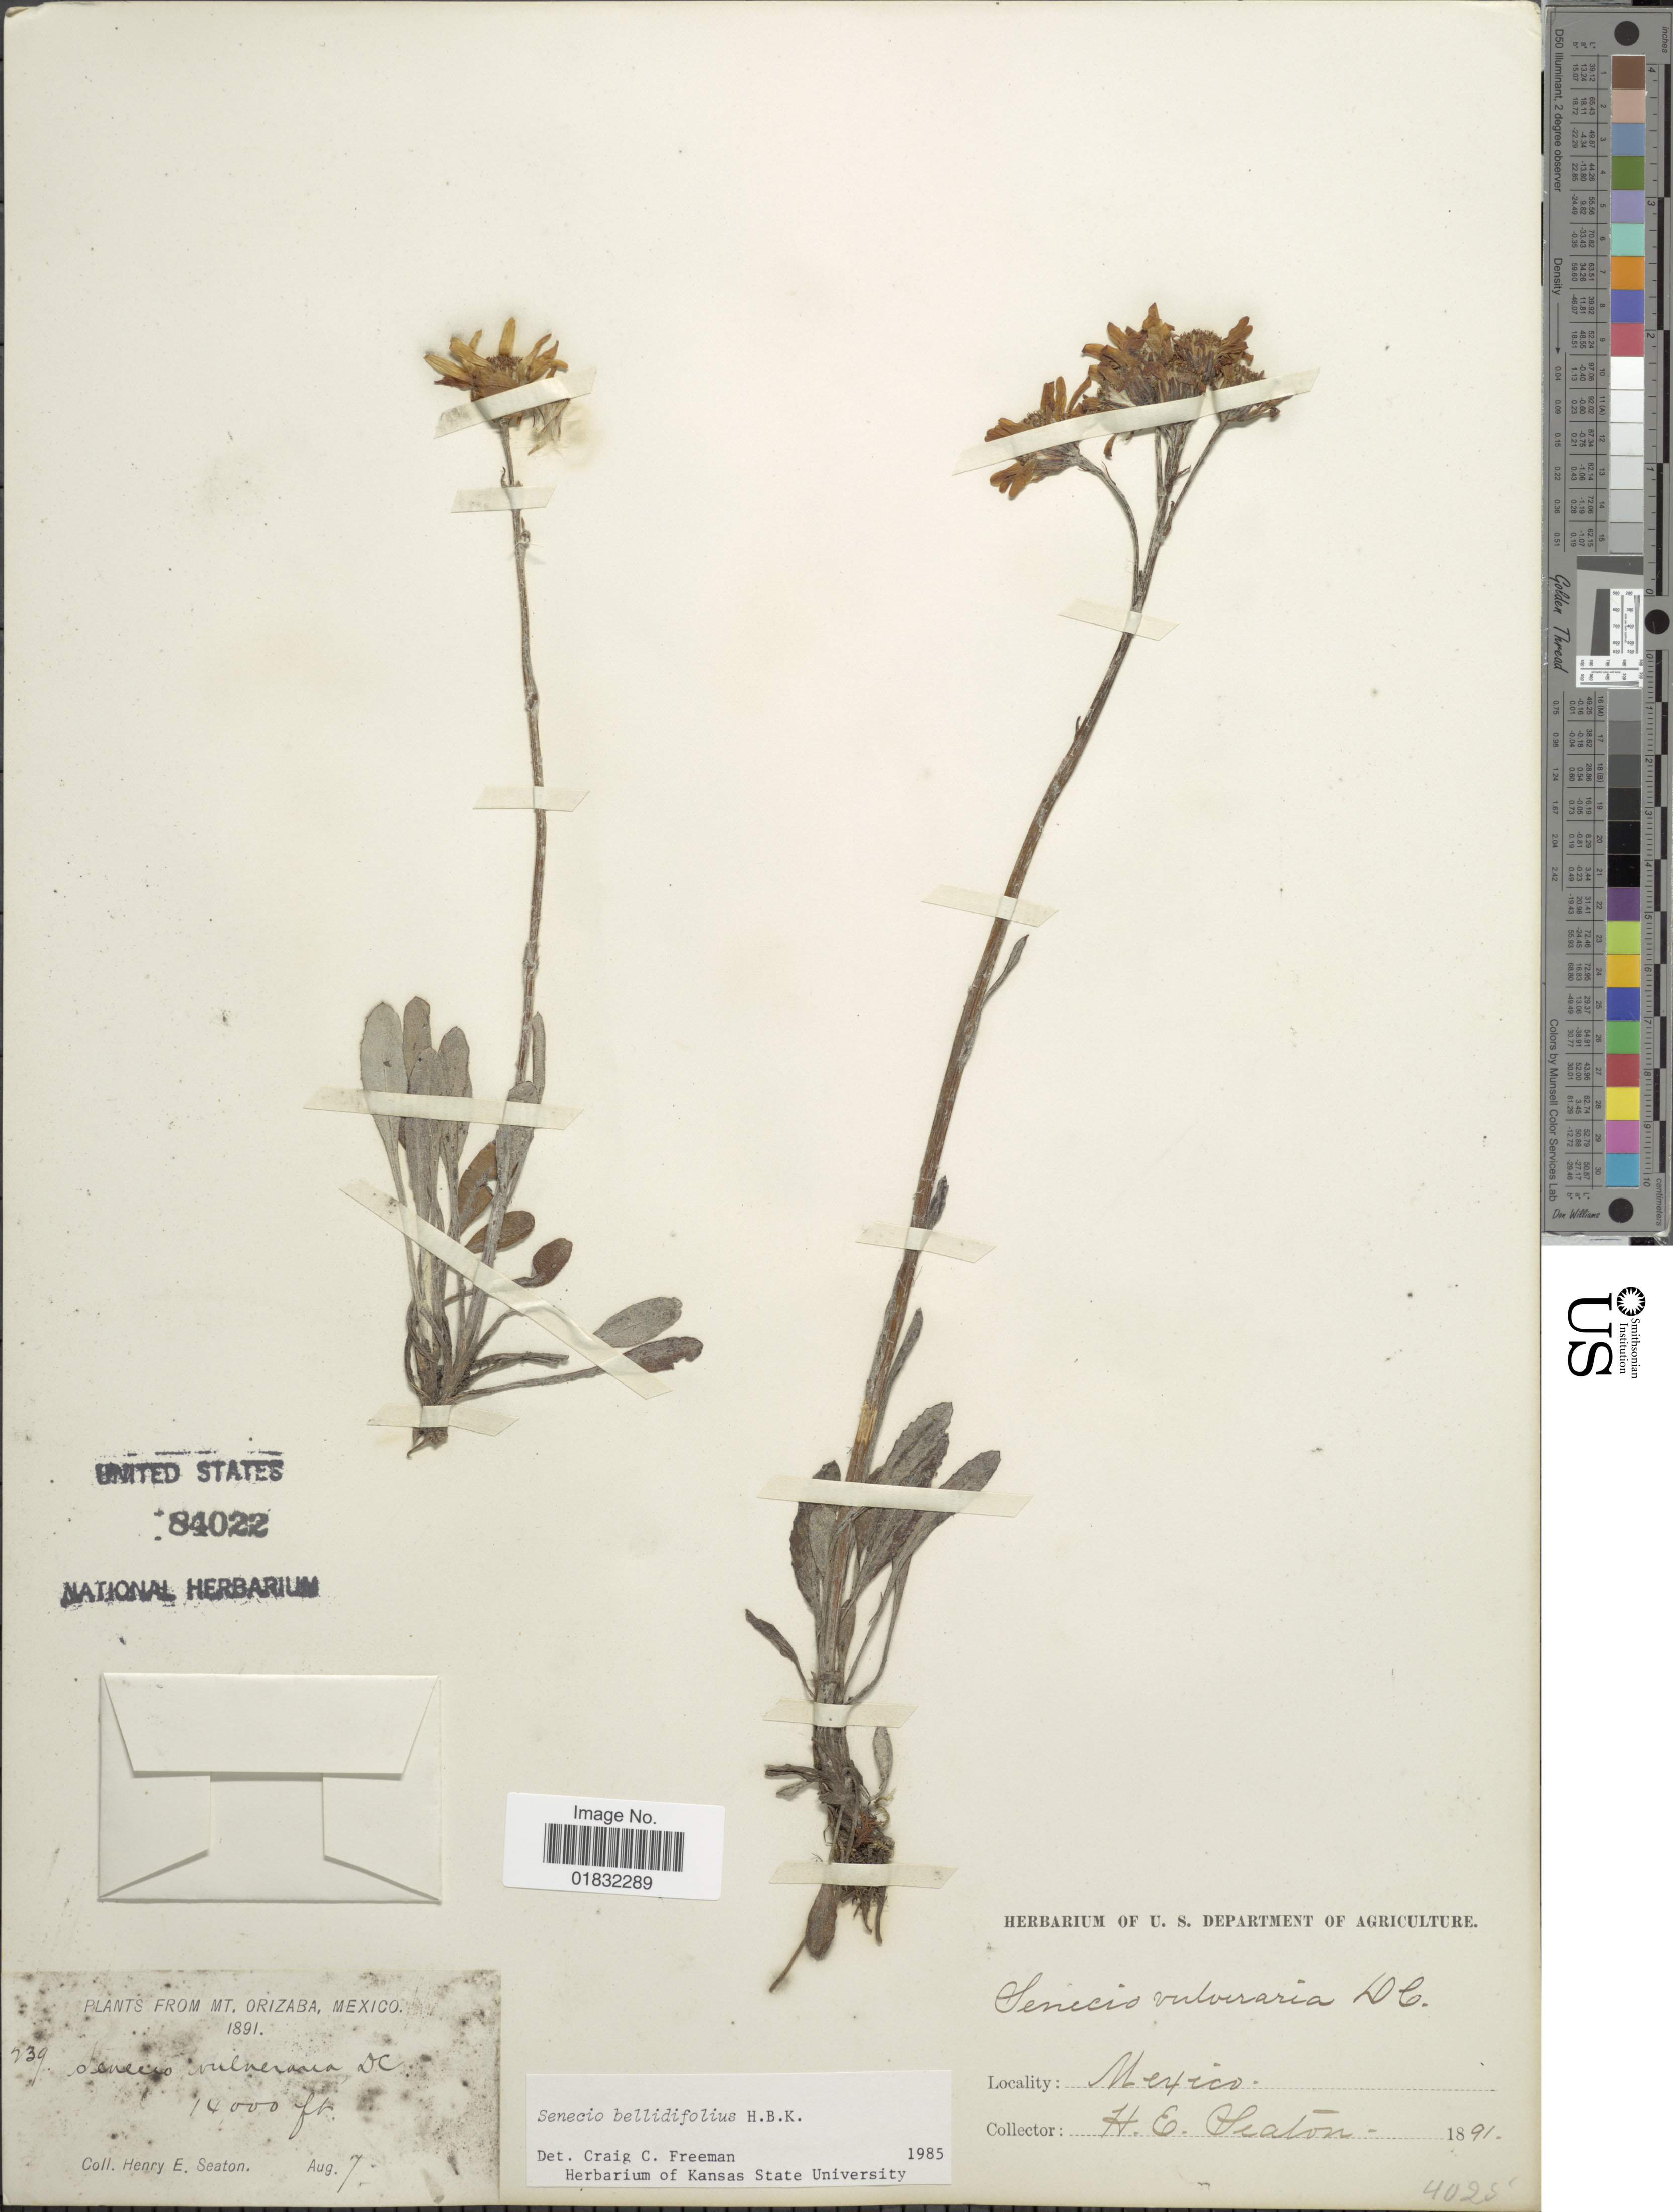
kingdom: Plantae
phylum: Tracheophyta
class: Magnoliopsida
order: Asterales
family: Asteraceae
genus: Packera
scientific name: Packera bellidifolia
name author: (Kunth) W.A. Weber & Á. Löve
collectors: H. E. Seaton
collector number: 239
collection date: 1891-08-07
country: Mexico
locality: Mt Orizaba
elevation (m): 4267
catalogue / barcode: US 84022